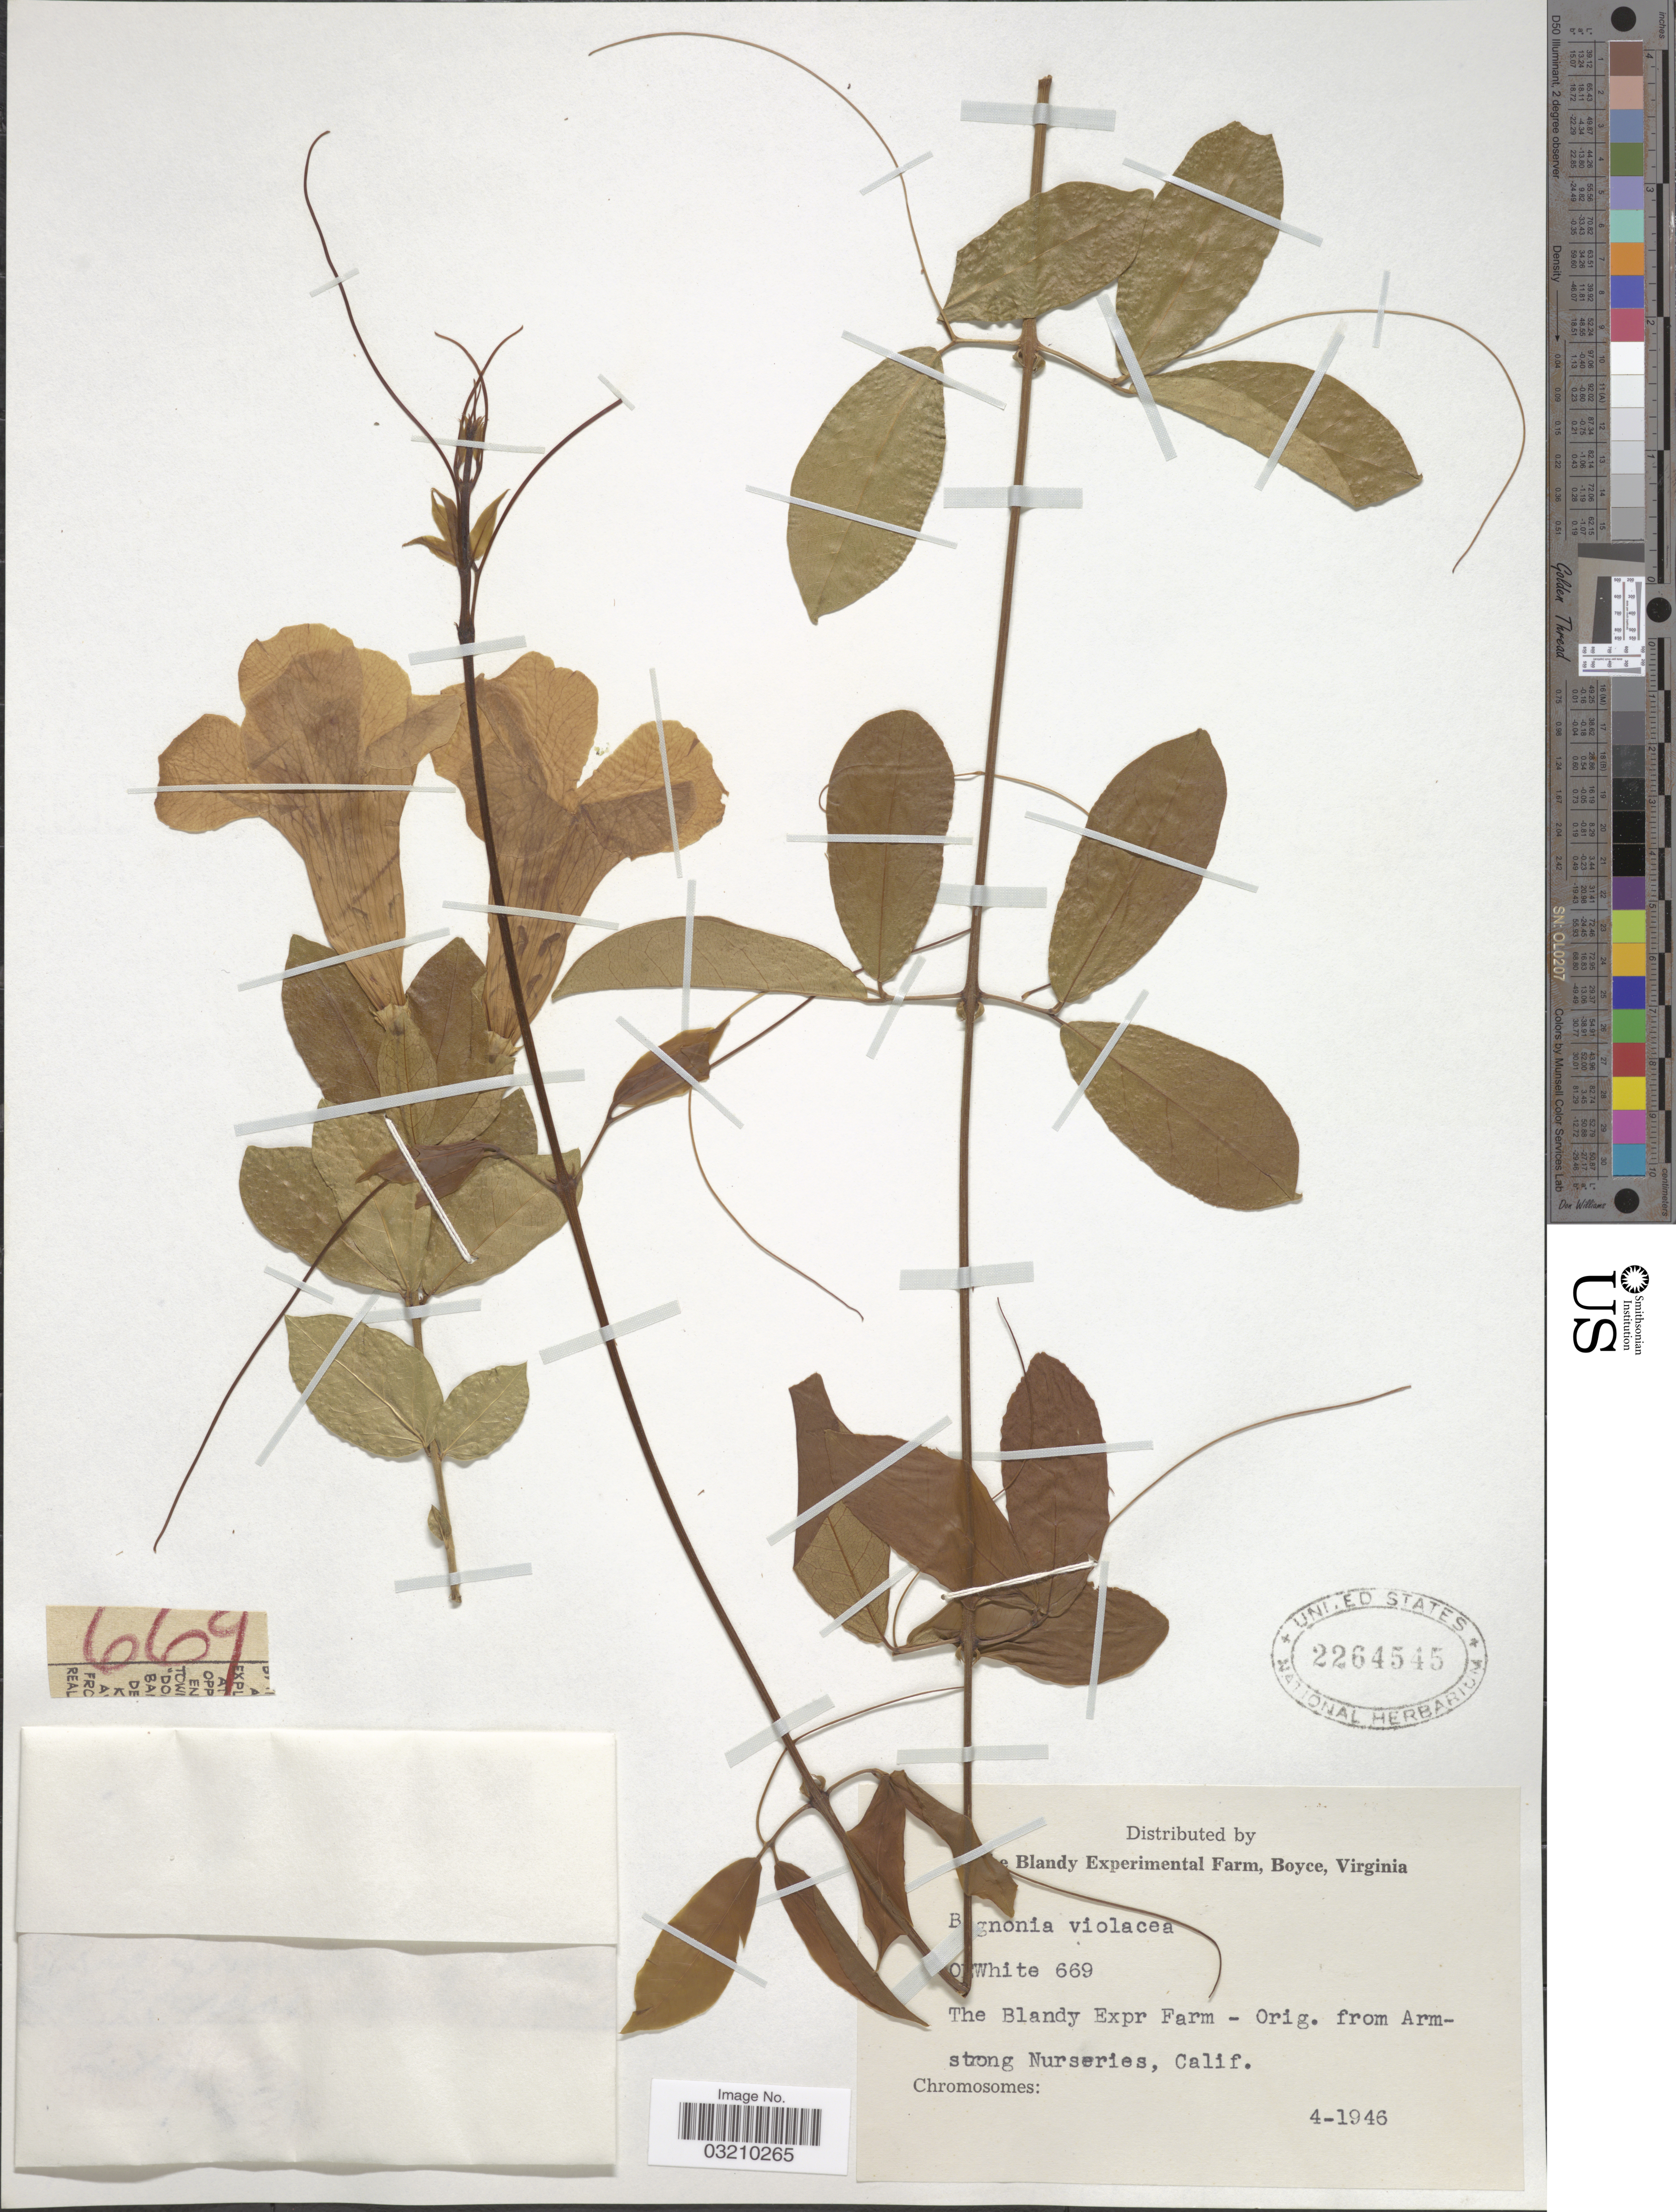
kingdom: Plantae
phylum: Tracheophyta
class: Magnoliopsida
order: Lamiales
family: Bignoniaceae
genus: Bignonia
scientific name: Bignonia violacea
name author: DC.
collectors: O. E. White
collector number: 669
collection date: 1946-04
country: United States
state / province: Virginia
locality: The Blandy Experimental Farm.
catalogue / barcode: US 2264545